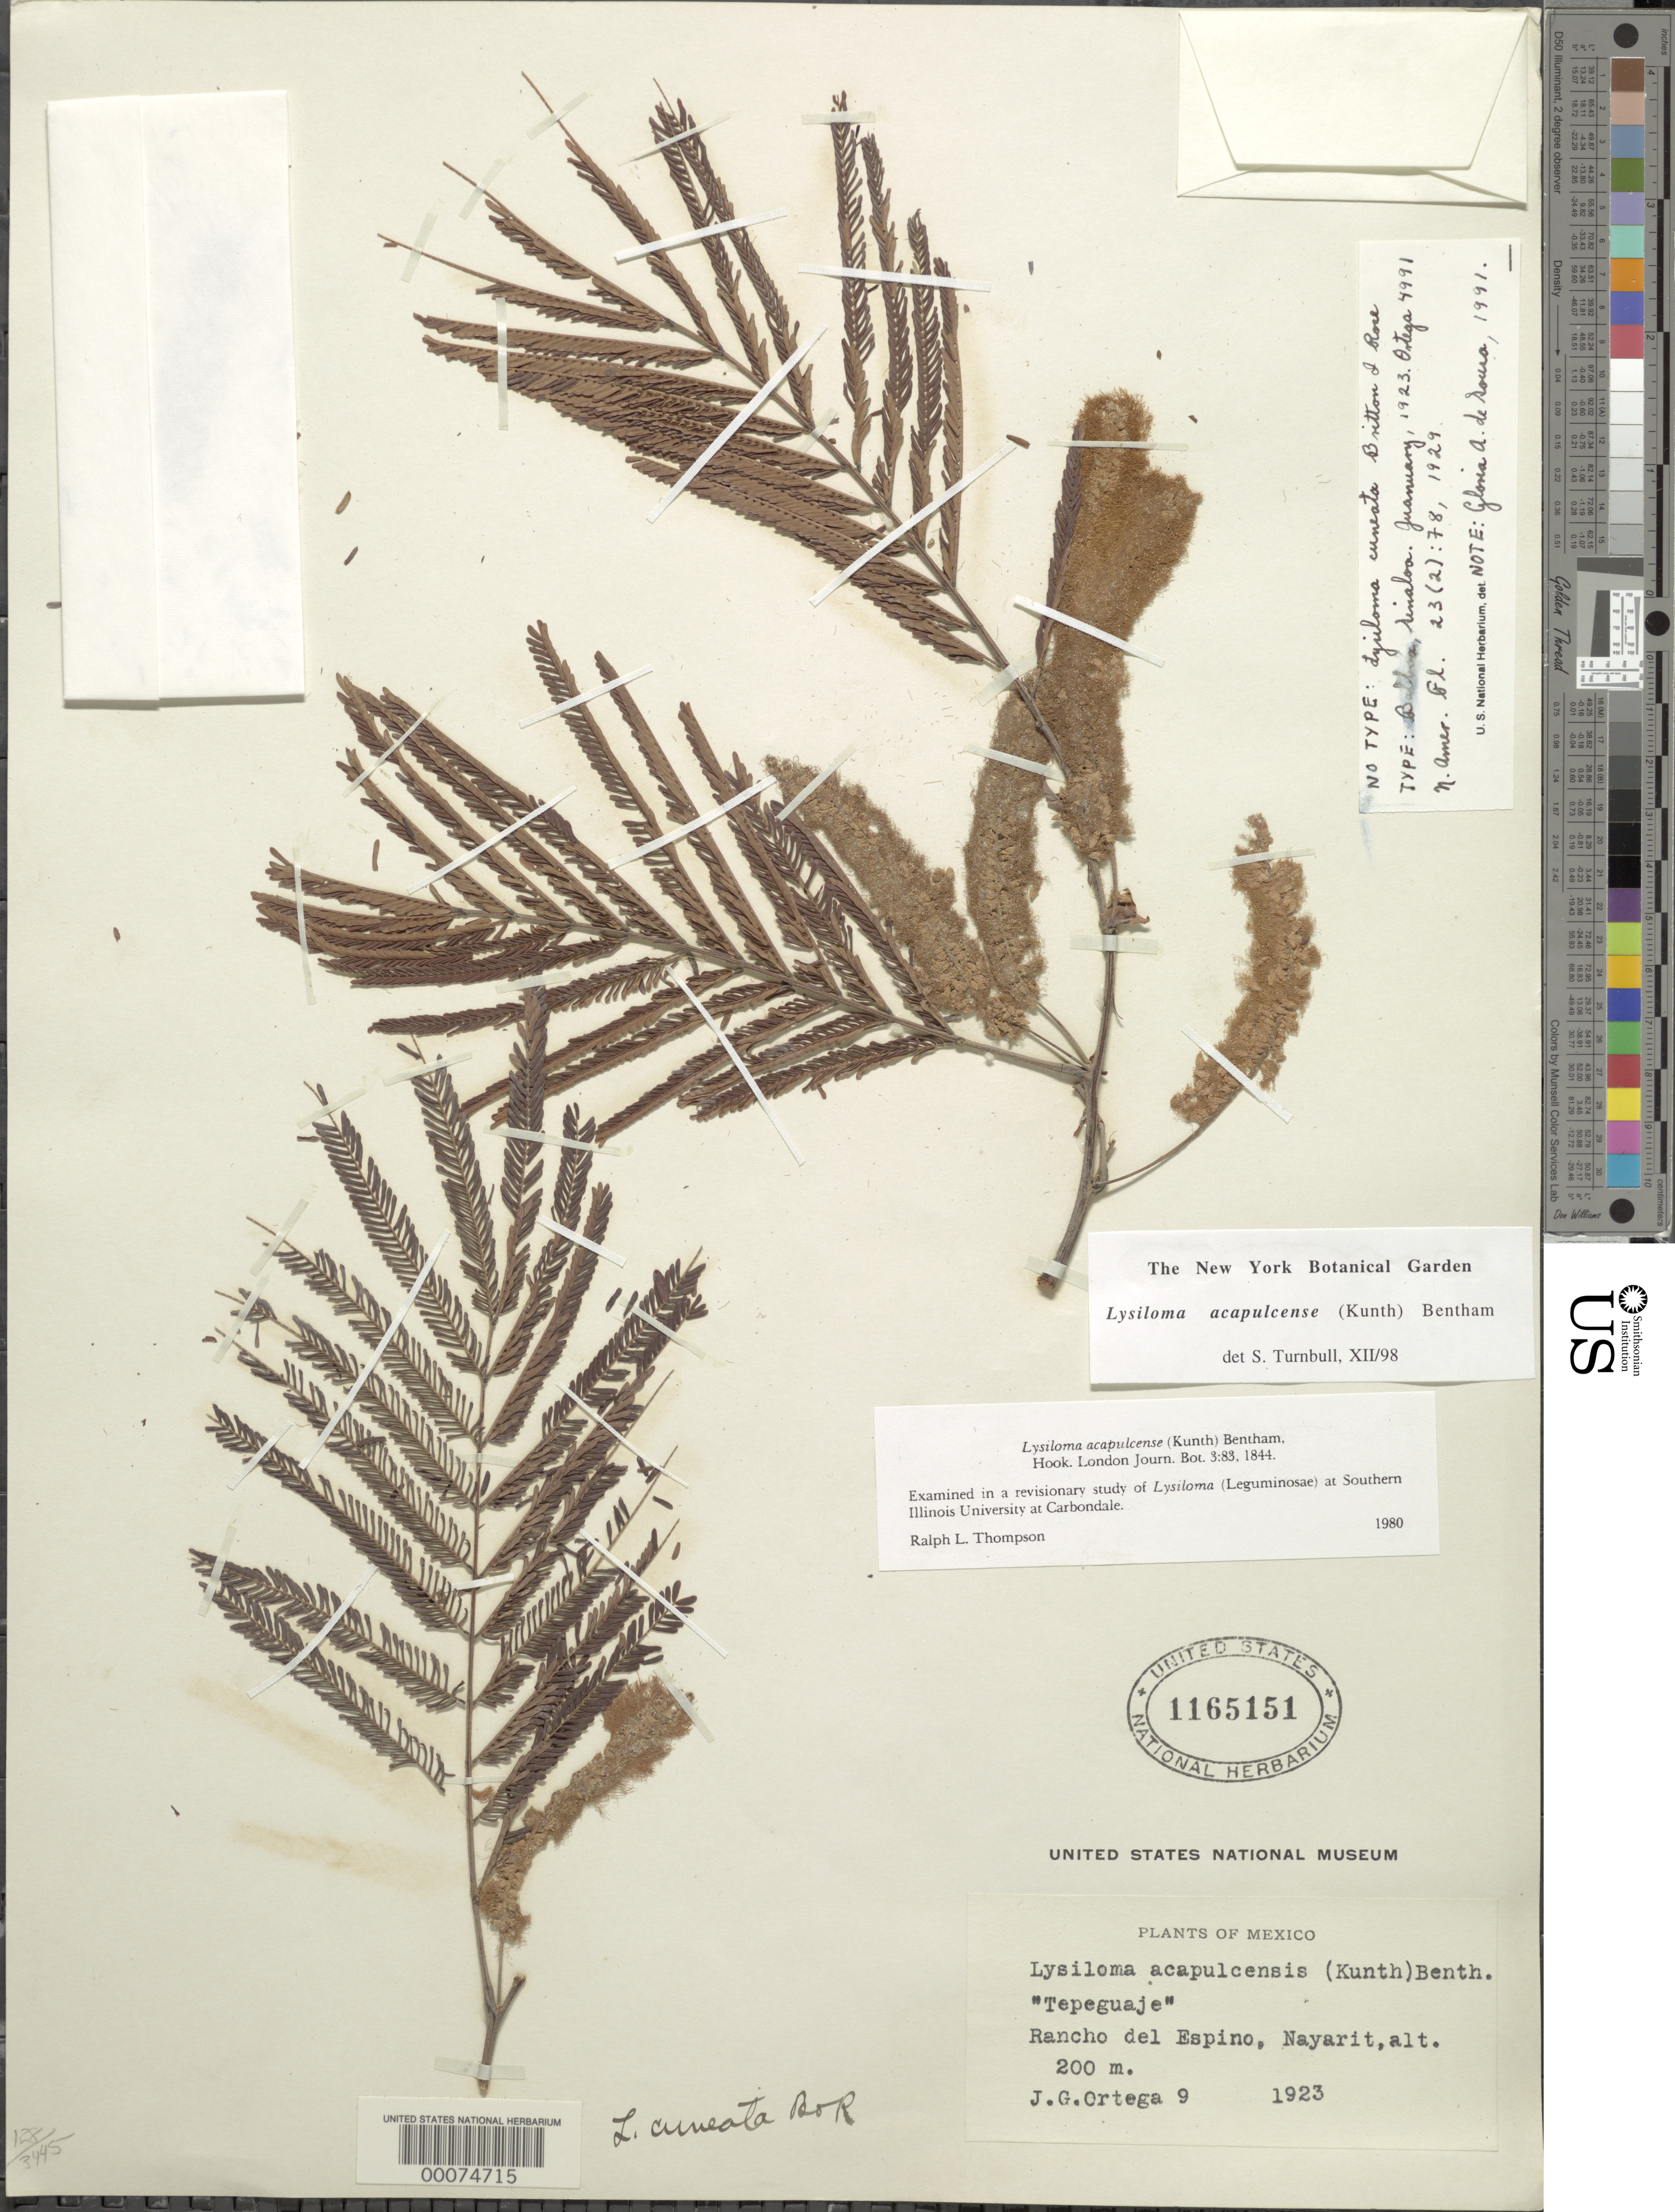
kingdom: Plantae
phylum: Tracheophyta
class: Magnoliopsida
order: Fabales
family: Fabaceae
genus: Lysiloma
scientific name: Lysiloma acapulcense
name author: (Kunth) Benth.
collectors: J. Ortega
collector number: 9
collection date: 1923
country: Mexico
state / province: Nayarit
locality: Rancho del Espino, Nayarit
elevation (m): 200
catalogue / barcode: US 1165151